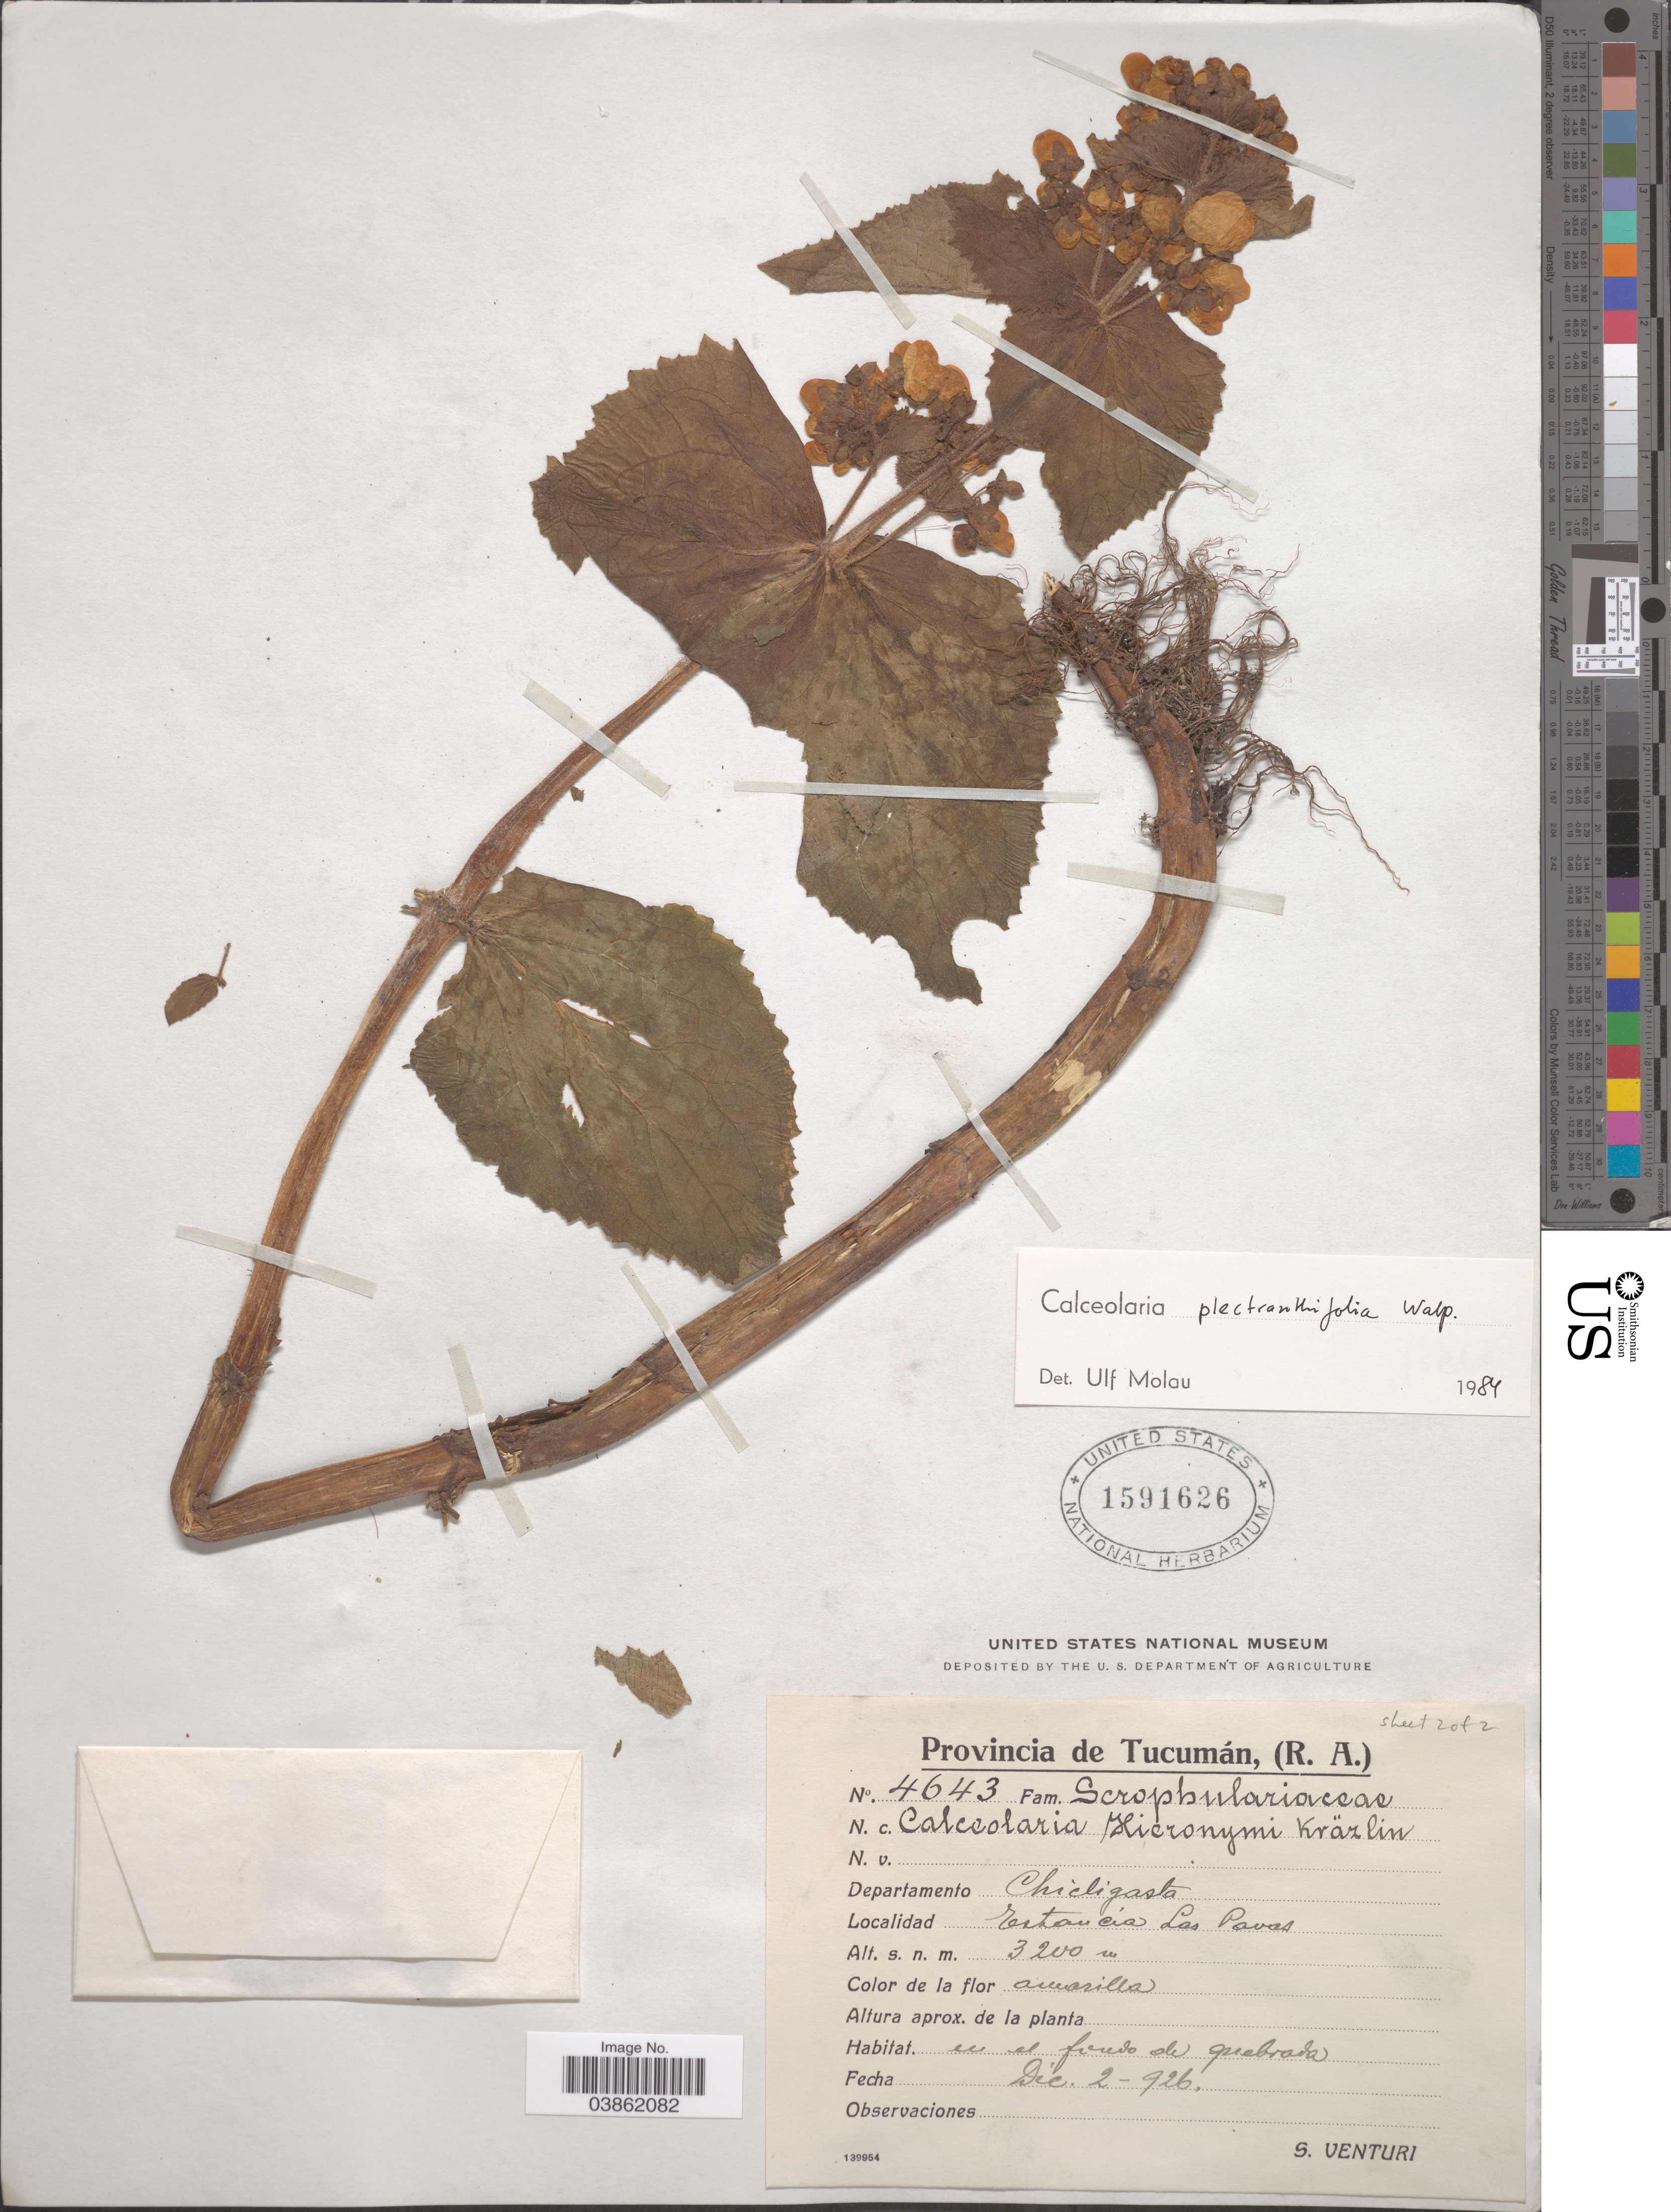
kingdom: Plantae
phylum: Tracheophyta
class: Magnoliopsida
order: Lamiales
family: Calceolariaceae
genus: Calceolaria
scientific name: Calceolaria plectranthifolia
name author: Walp.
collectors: S. Venturi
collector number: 4643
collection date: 1926-12-02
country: Argentina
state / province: Tucuman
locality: Departamento Chicligasta. Estancia Las Pavas.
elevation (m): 3200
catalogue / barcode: US 1591626